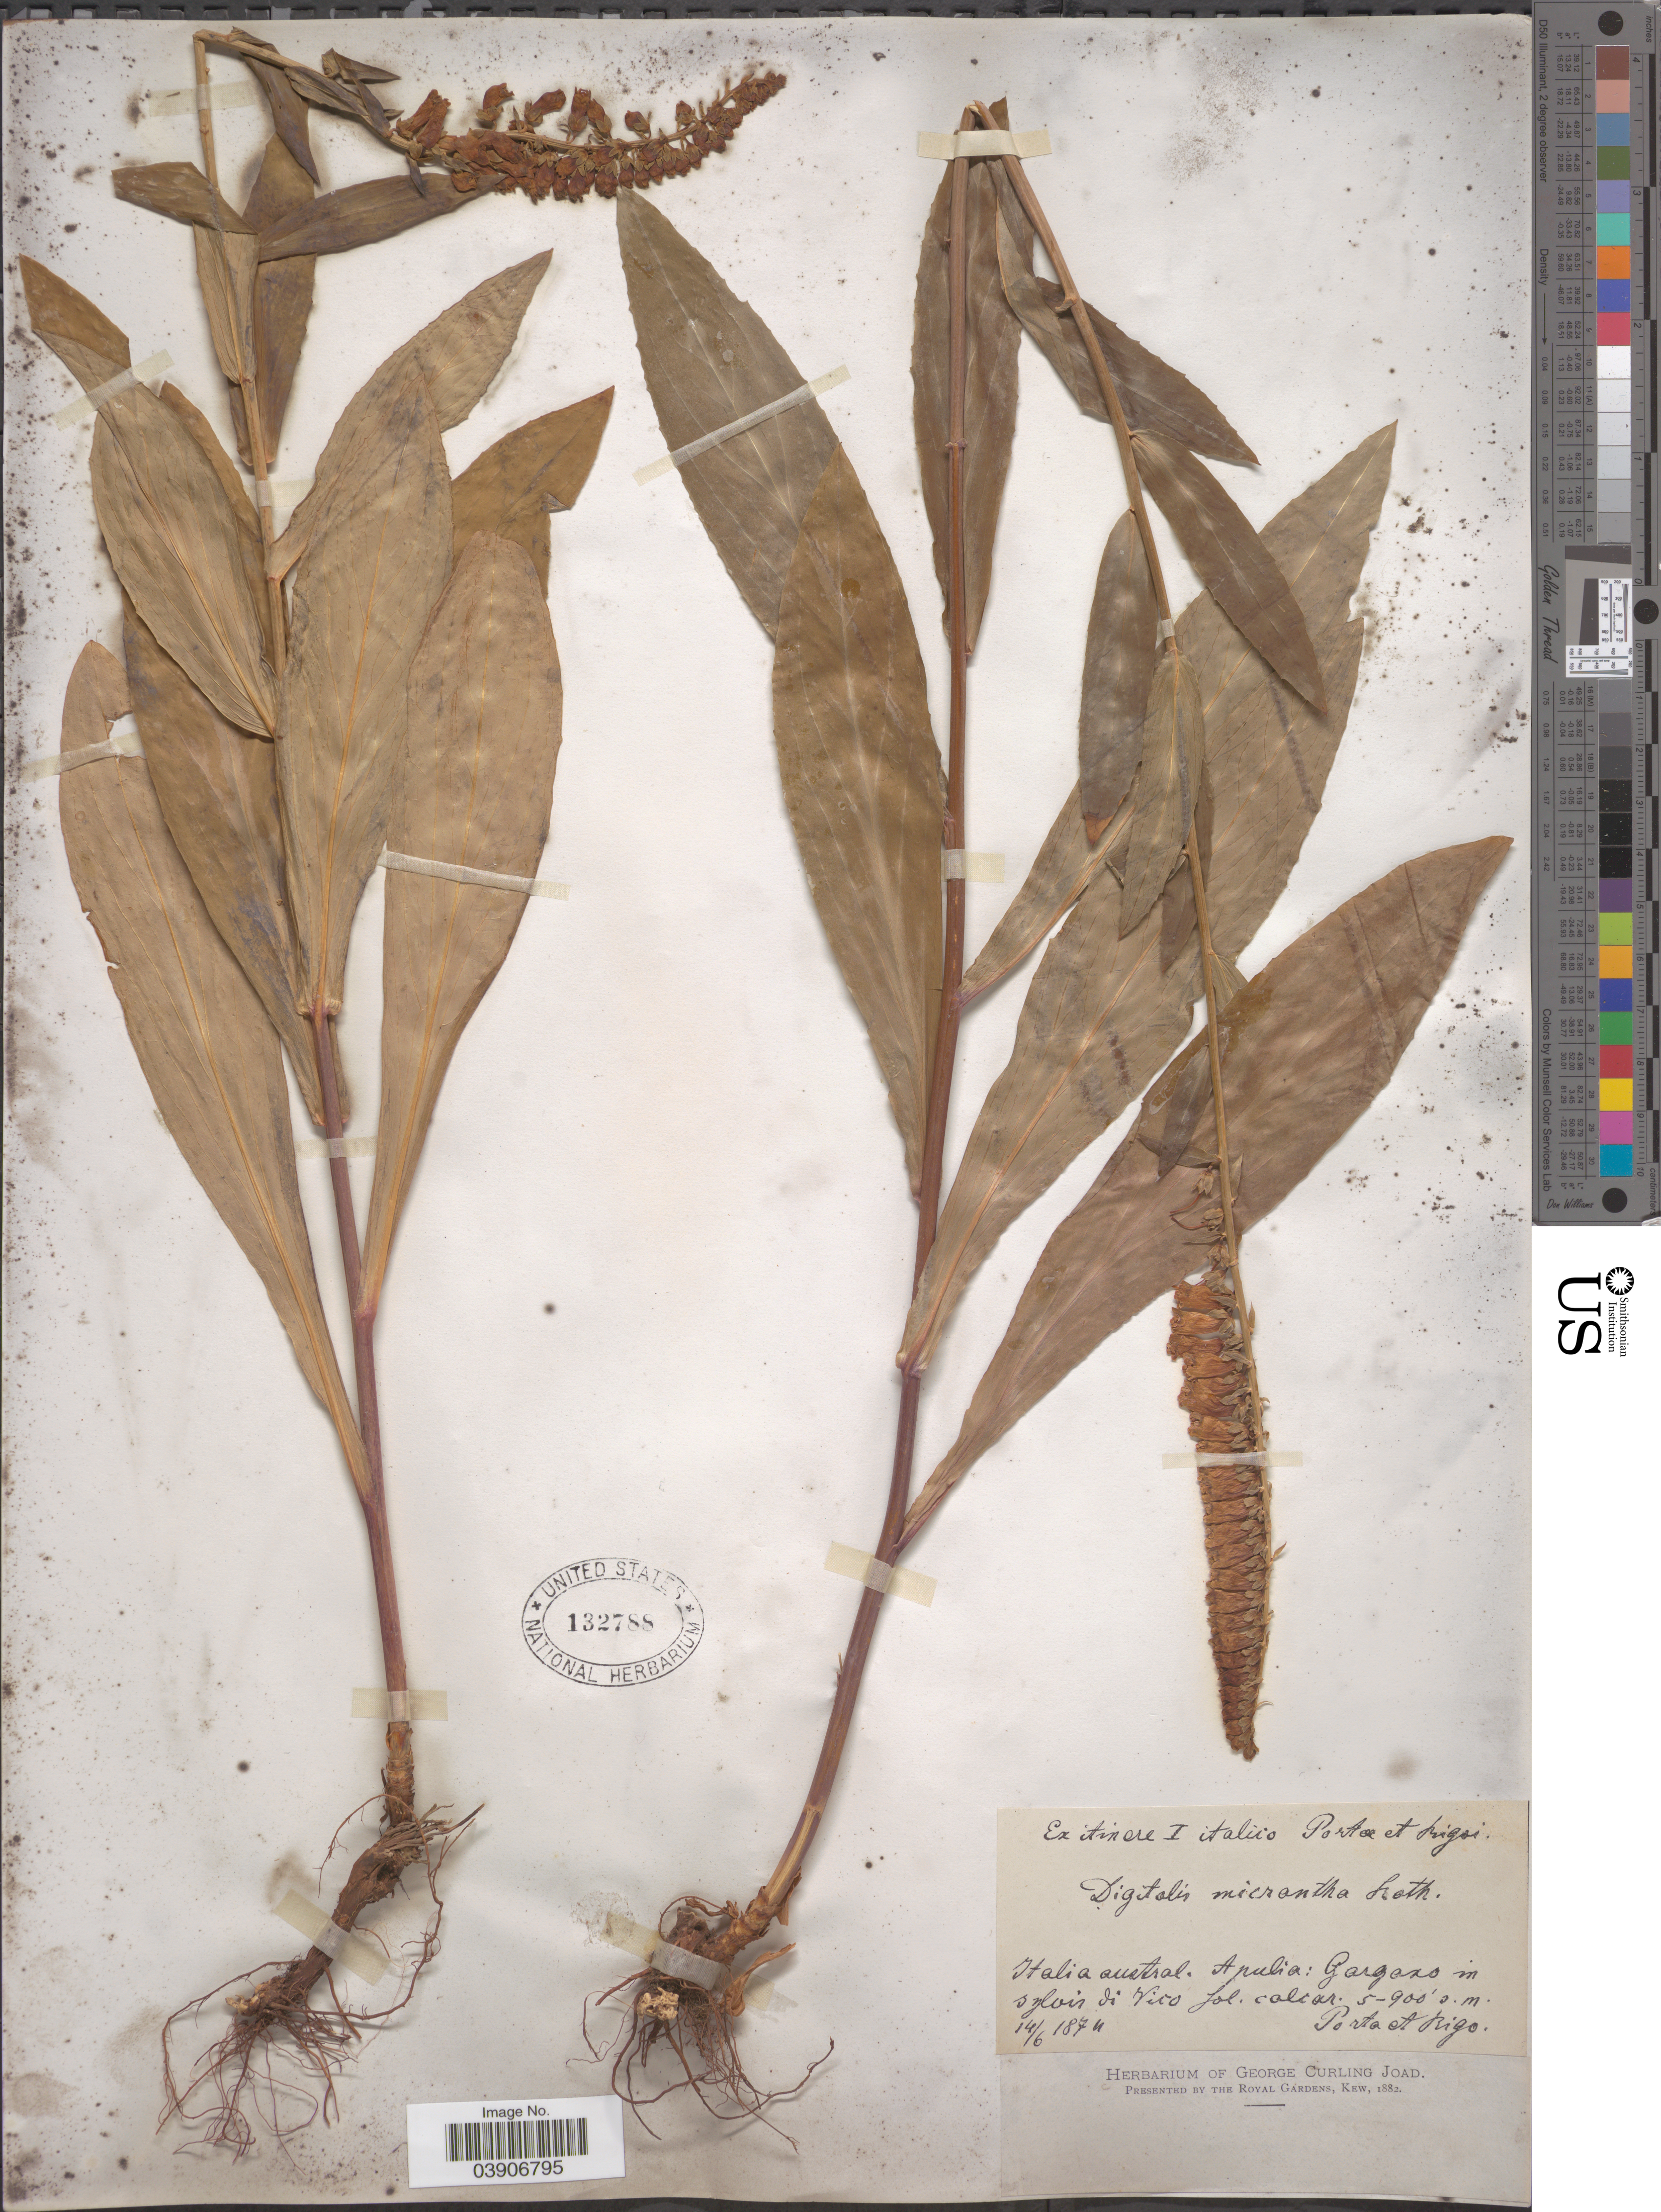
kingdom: Plantae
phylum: Tracheophyta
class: Magnoliopsida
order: Lamiales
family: Plantaginaceae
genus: Digitalis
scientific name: Digitalis micrantha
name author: Roth ex Schweigg.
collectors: -- Porta & -- Rigo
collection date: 1874-06-14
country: Italy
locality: Italia austral. Apulia: Gargano in sylvis di Vito fol. calcar.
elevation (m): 500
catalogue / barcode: US 132788